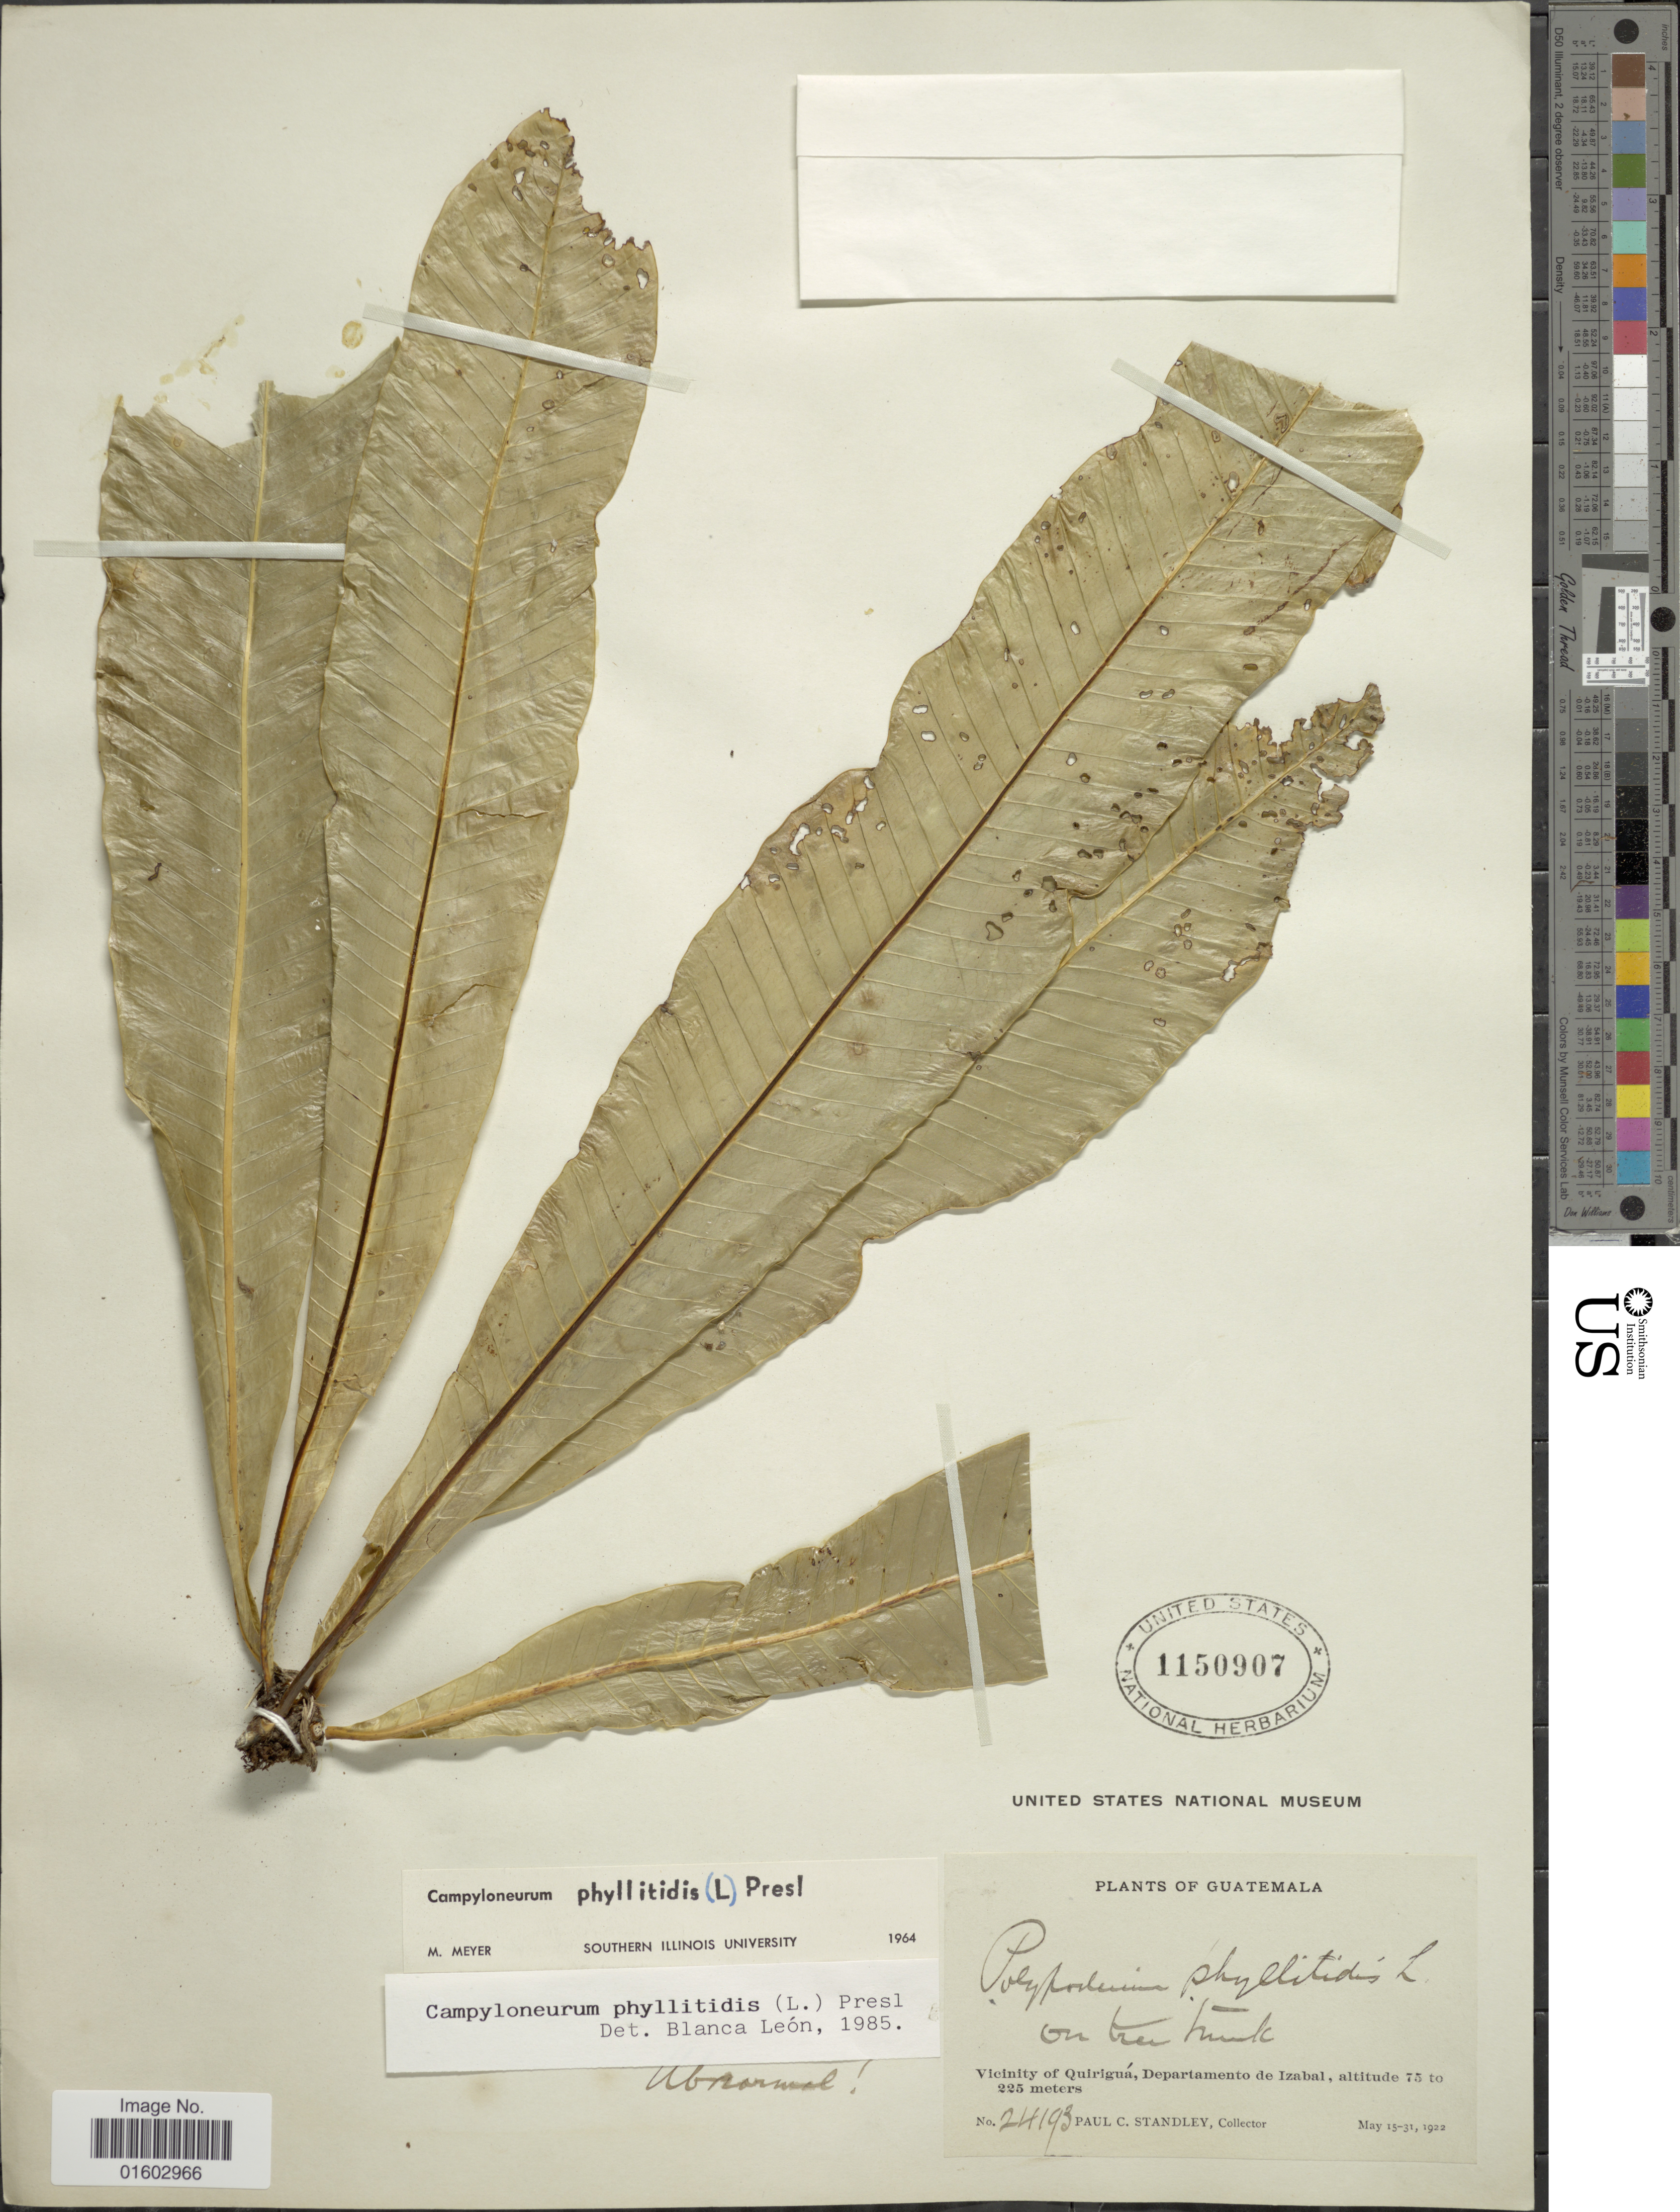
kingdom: Plantae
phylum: Tracheophyta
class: Polypodiopsida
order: Polypodiales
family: Polypodiaceae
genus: Campyloneurum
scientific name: Campyloneurum latum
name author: T. Moore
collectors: P. C. Standley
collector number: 24193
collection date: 1922-05-15/1922-05-31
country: Guatemala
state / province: Izabal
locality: Vicinity of Quirigua, Departamento de Izabal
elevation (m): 75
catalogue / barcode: US 1150907